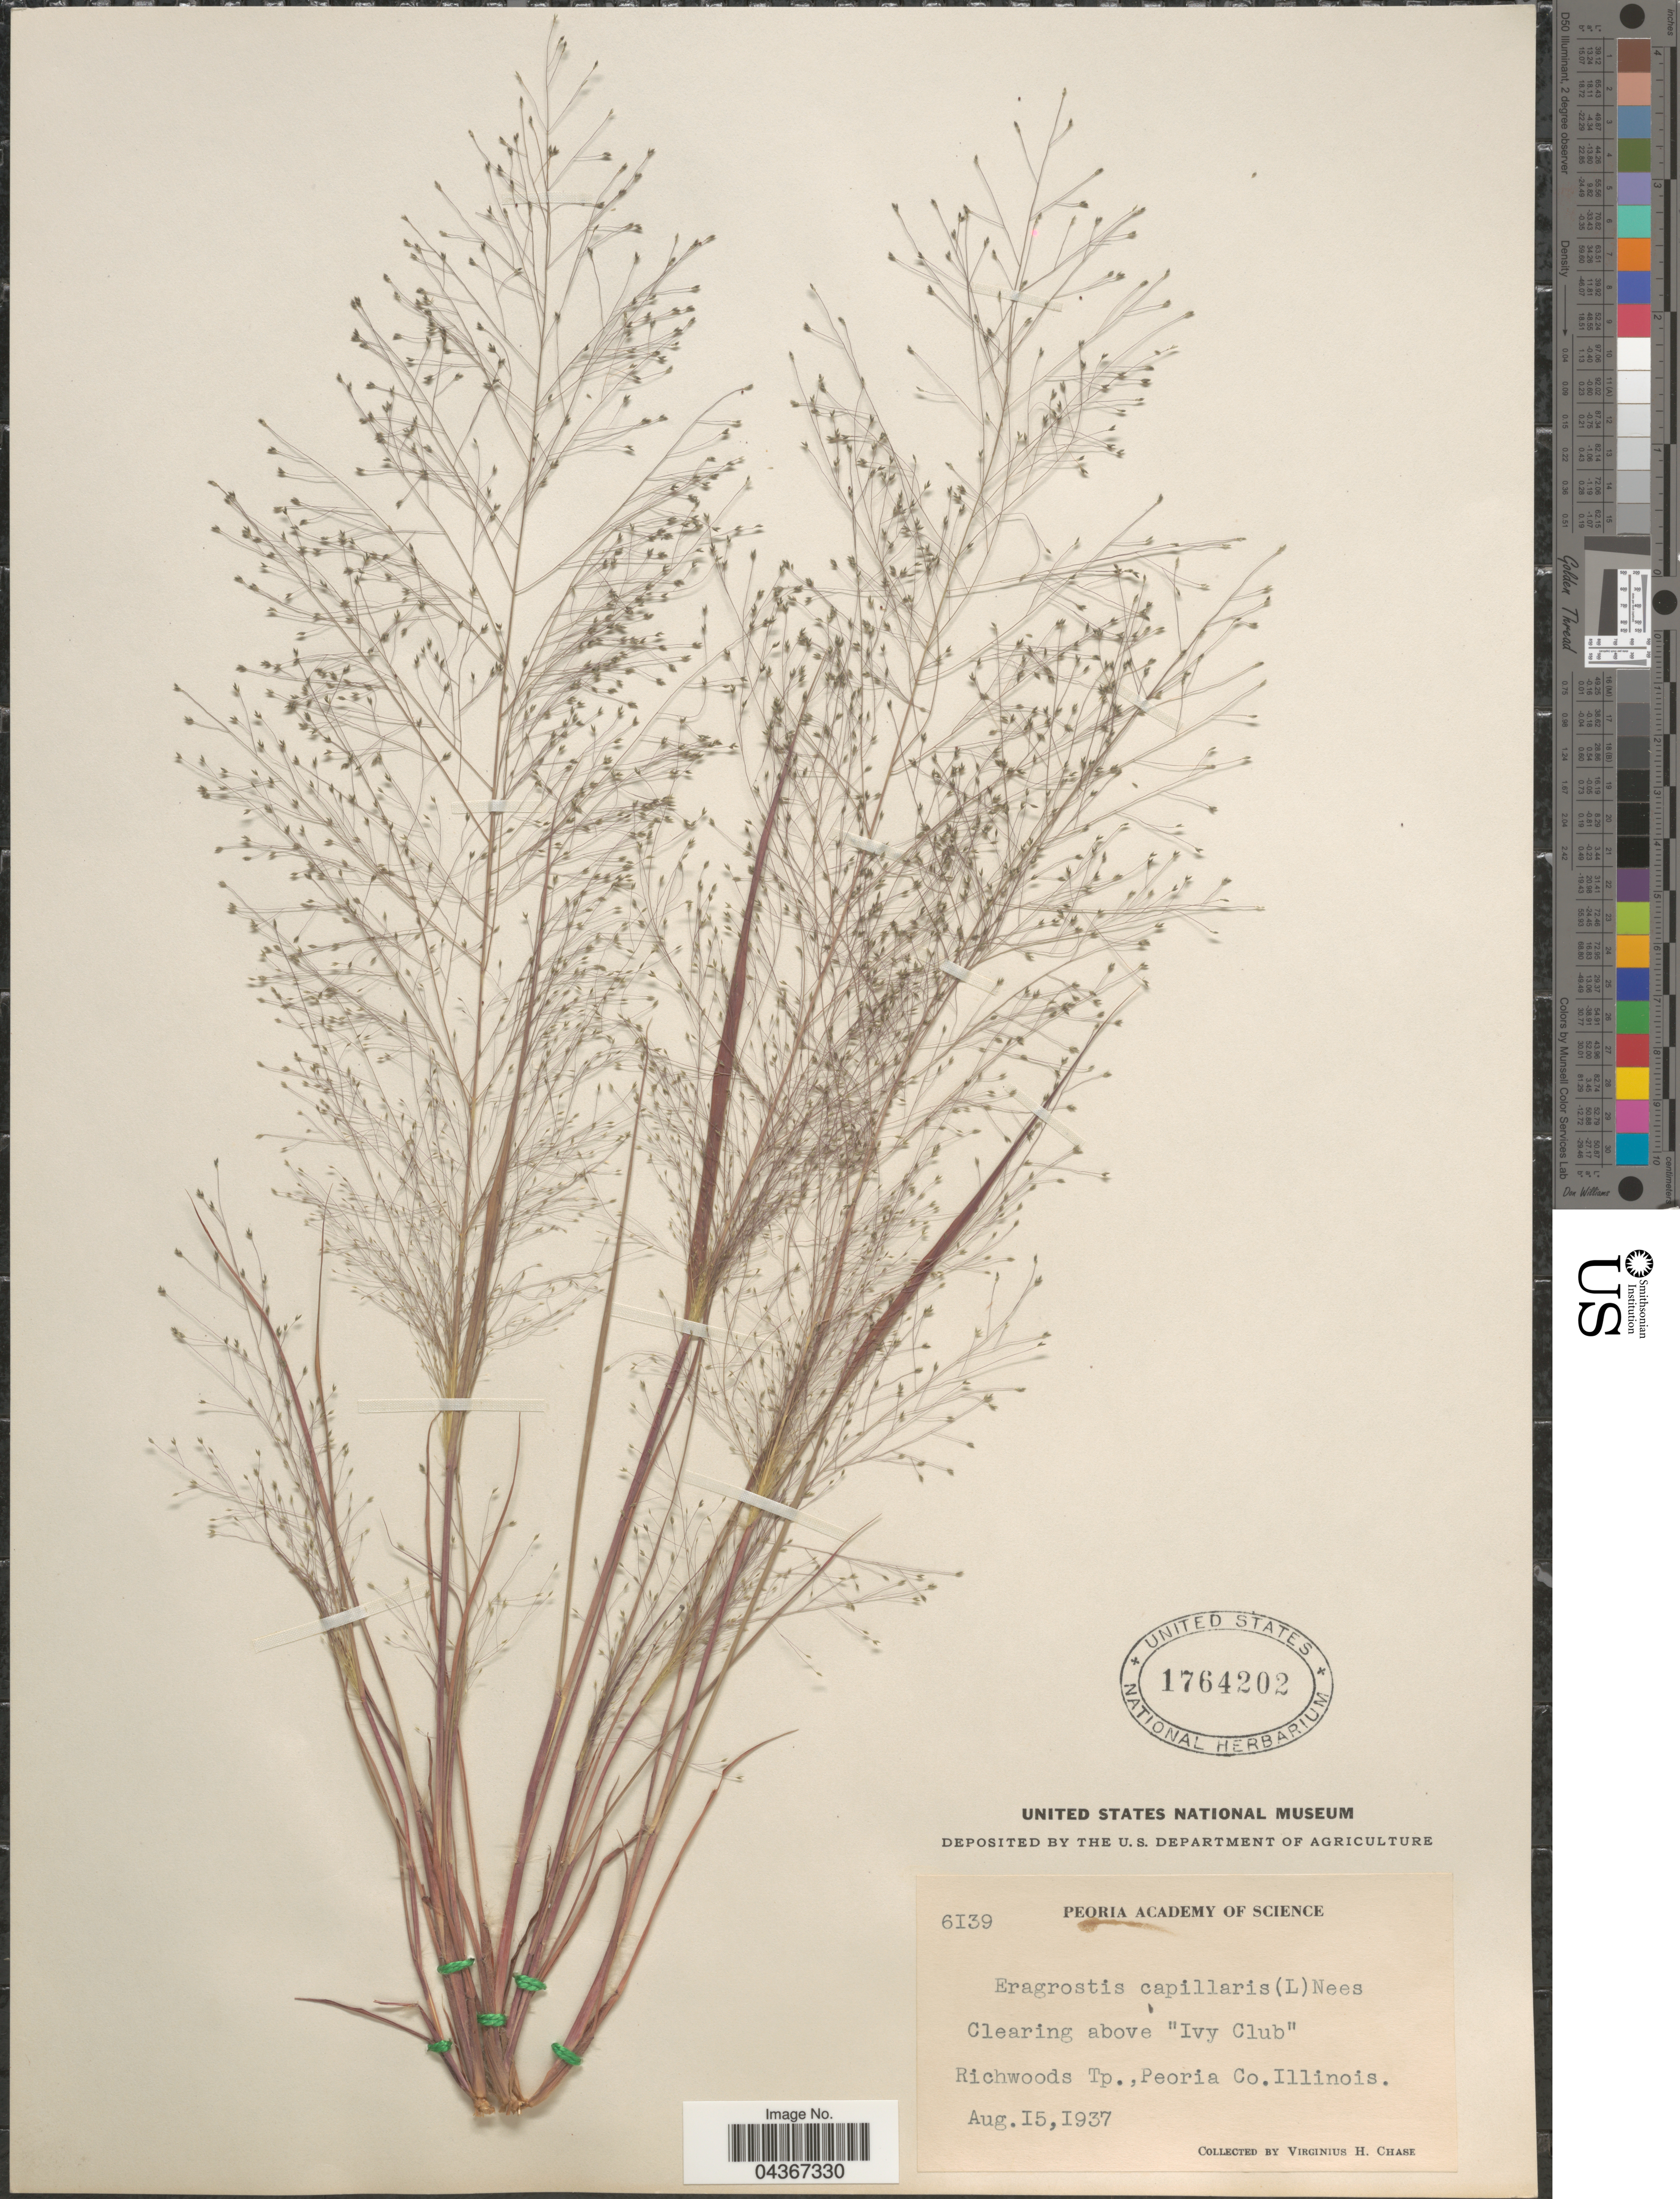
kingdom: Plantae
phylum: Tracheophyta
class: Liliopsida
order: Poales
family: Poaceae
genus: Eragrostis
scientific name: Eragrostis capillaris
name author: (L.) Nees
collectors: V. H. Chase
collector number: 6139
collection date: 1937-08-15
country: United States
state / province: Illinois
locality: Clearing above "Ivy Club". Richwood Tp., Peoria Co.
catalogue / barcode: US 1764202